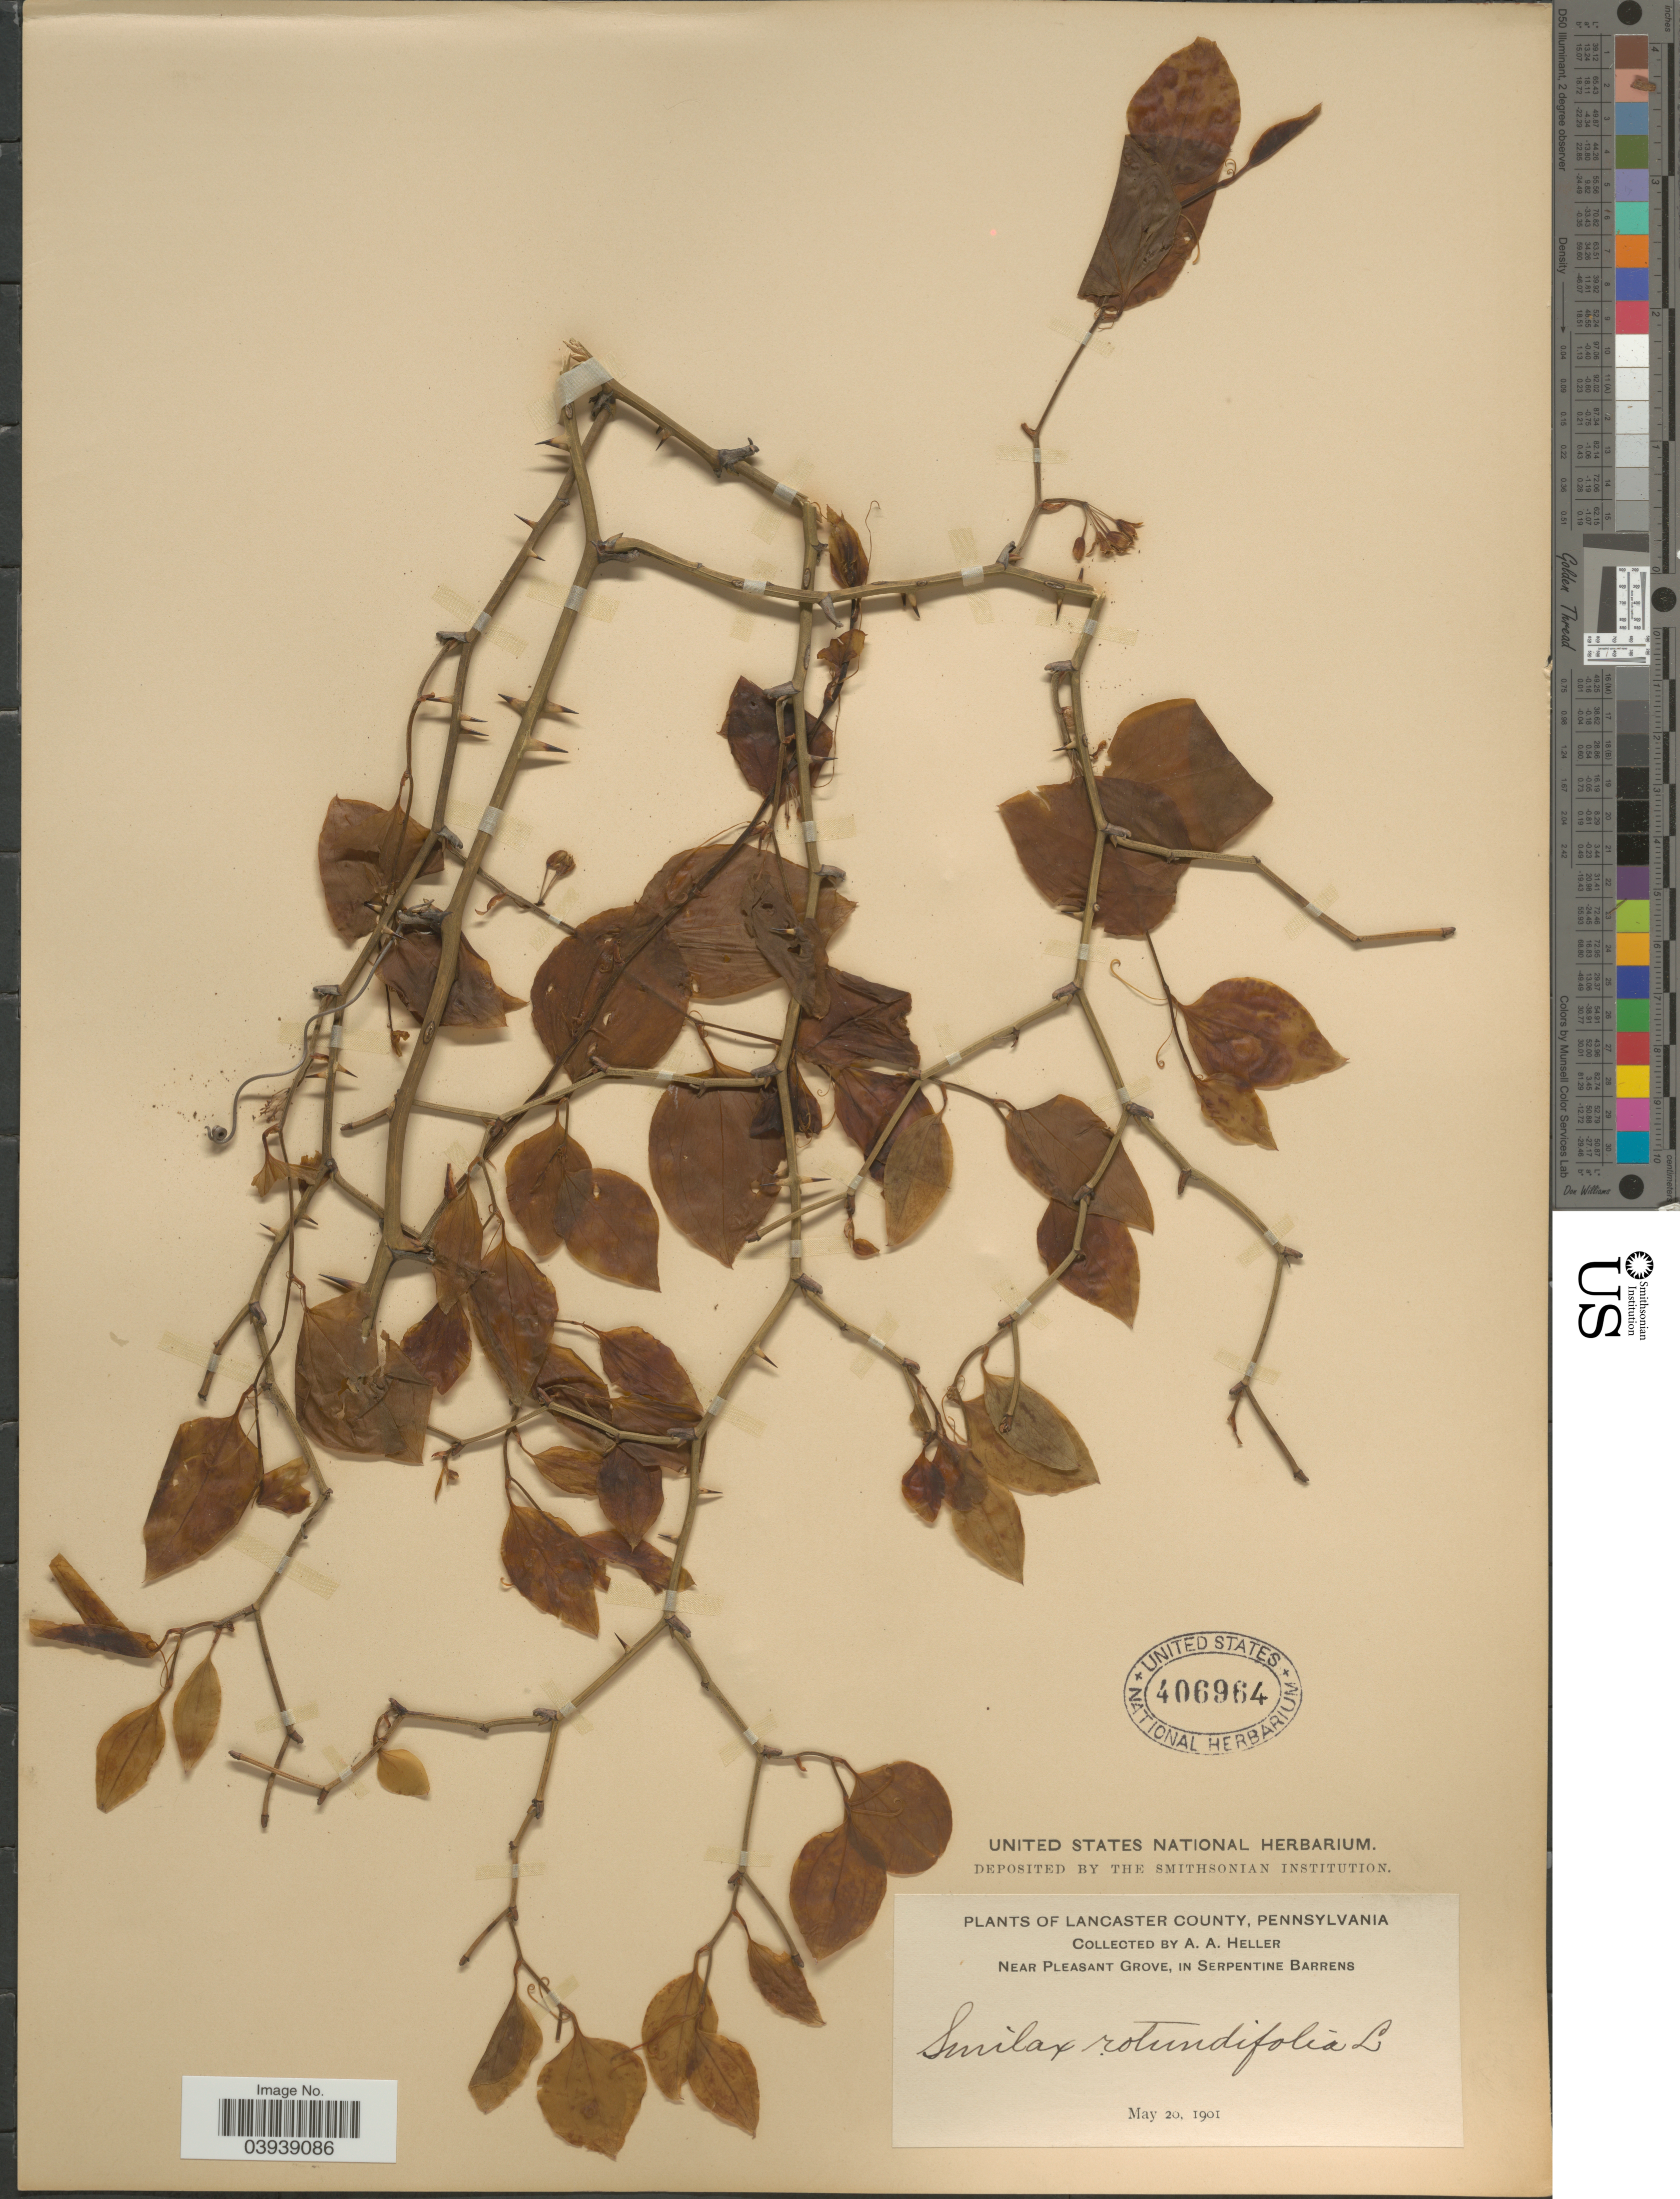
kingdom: Plantae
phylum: Tracheophyta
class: Liliopsida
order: Liliales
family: Smilacaceae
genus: Smilax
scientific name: Smilax rotundifolia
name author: L.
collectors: A. A. Heller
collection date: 1901-05-20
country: United States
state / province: Pennsylvania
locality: Lancaster County. Near Pleasant Grove, in Serpentine Barrens.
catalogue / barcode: US 406964